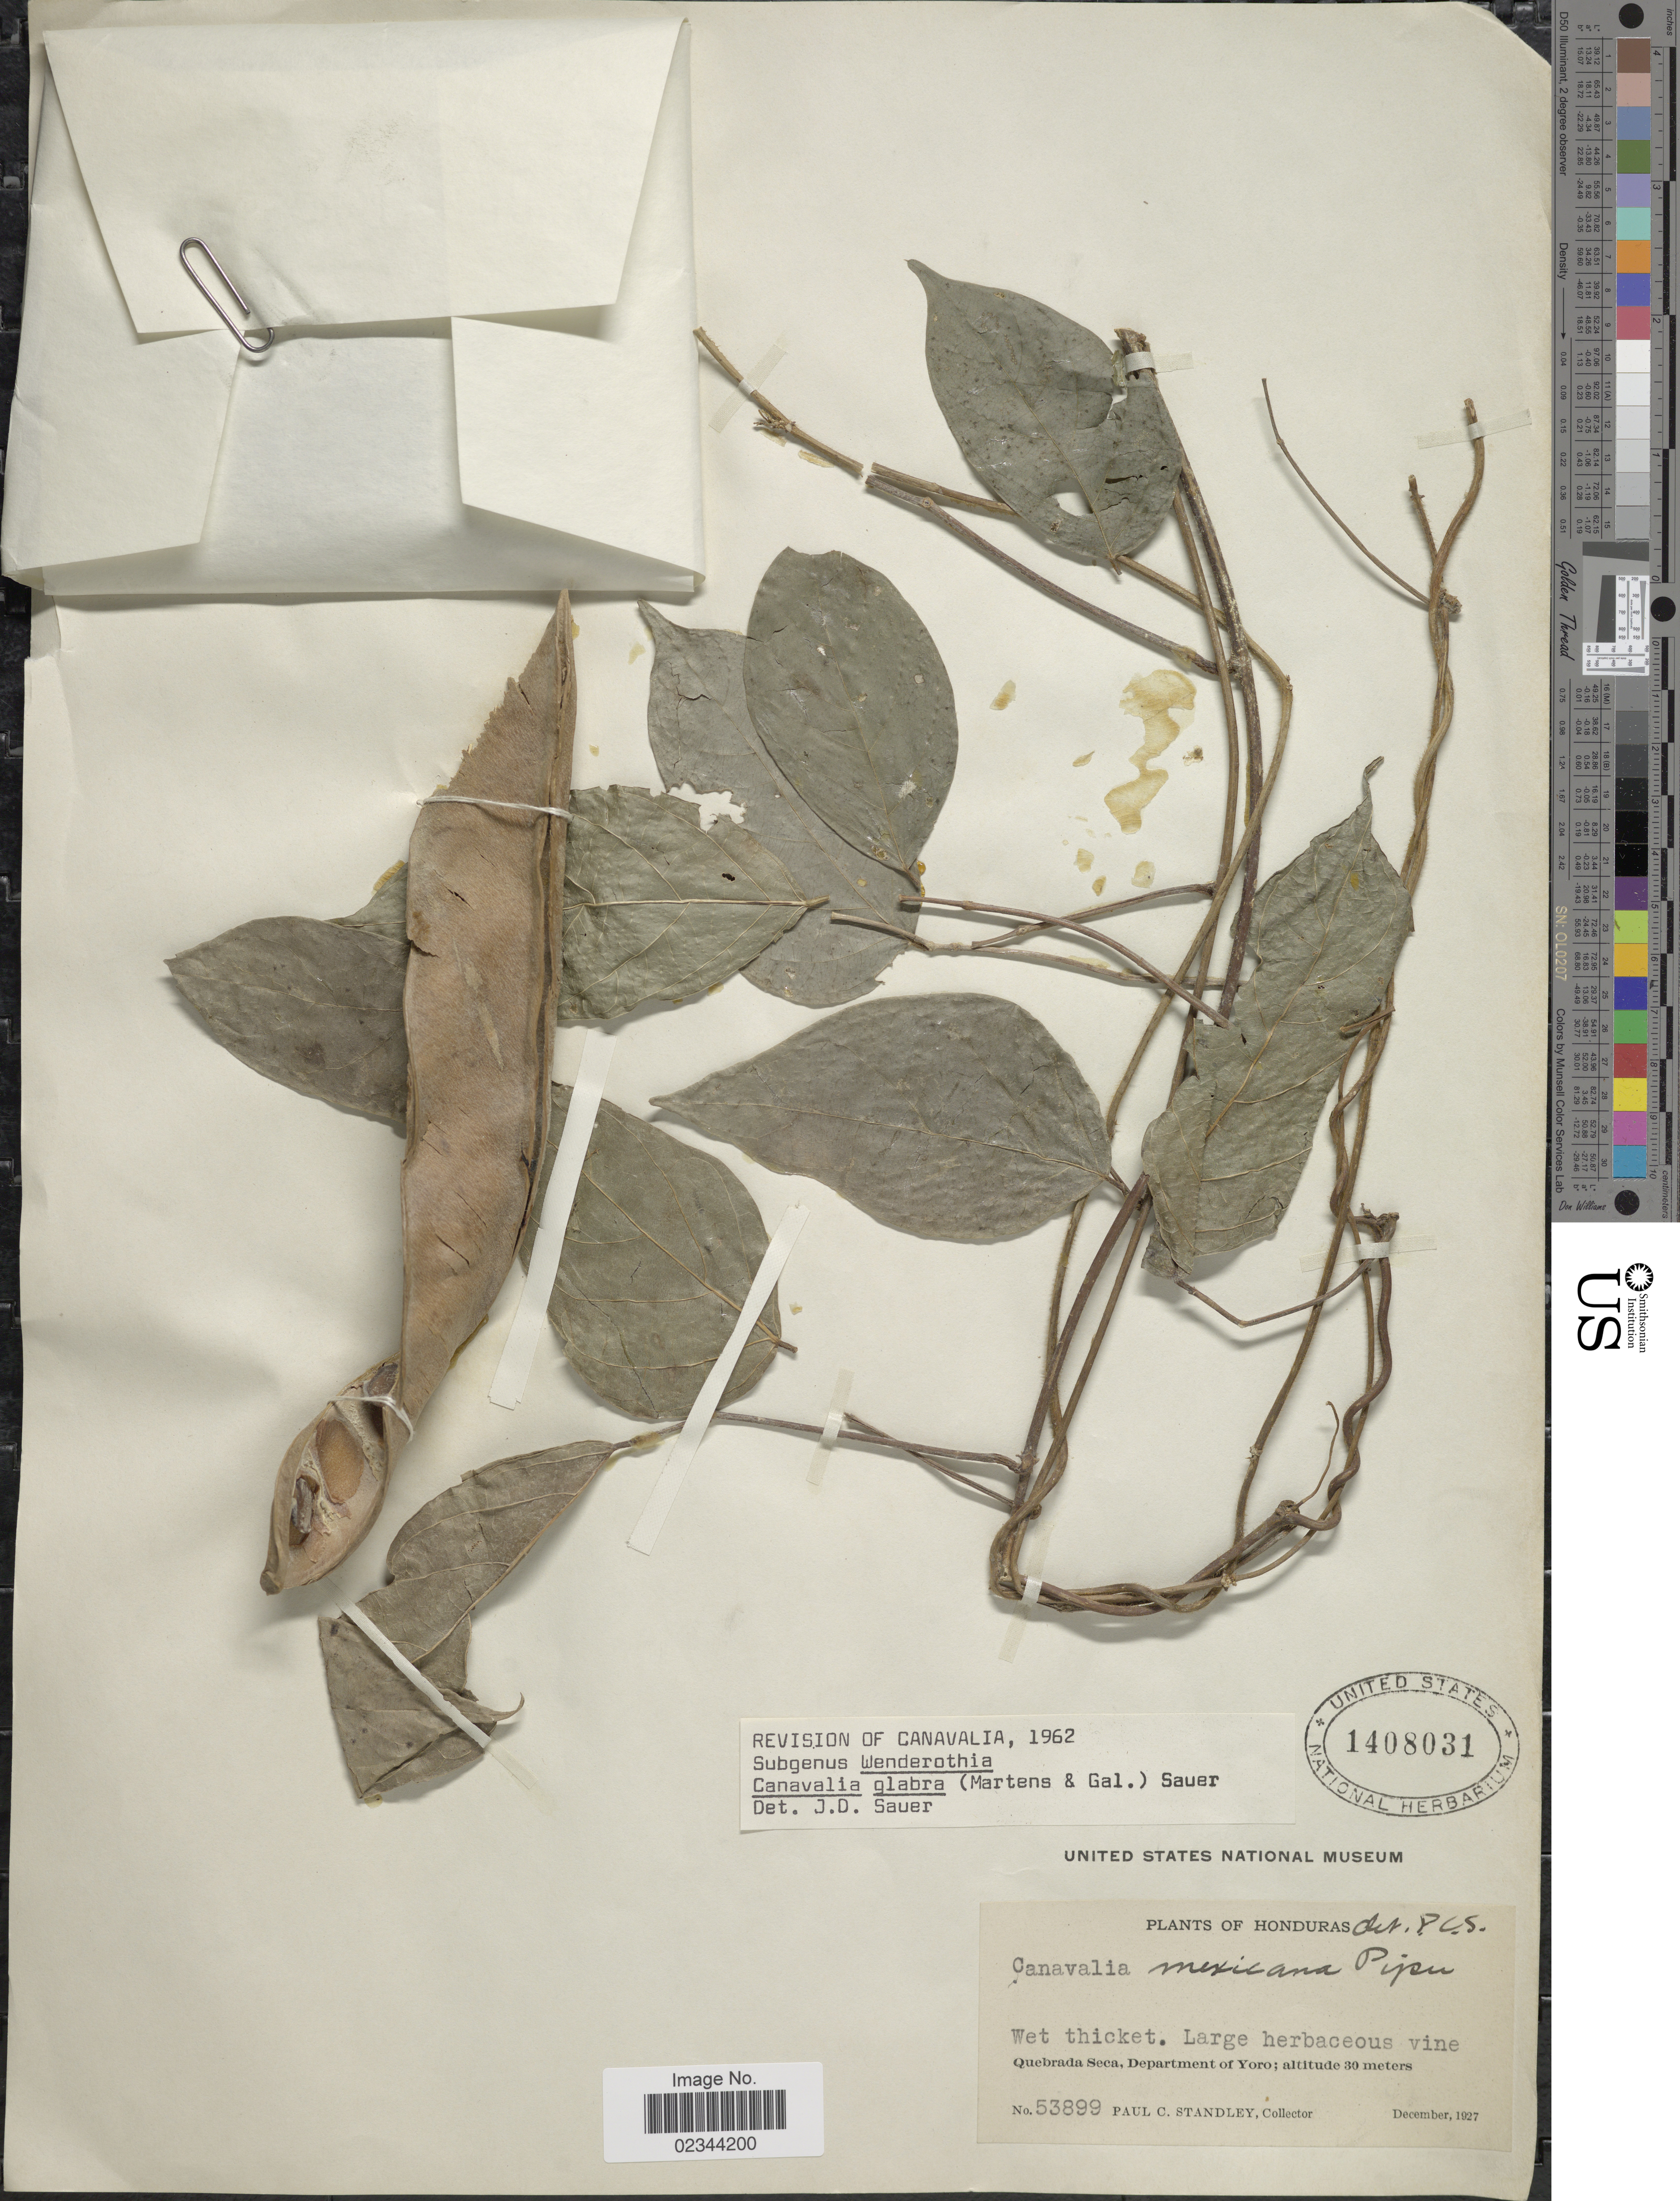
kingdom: Plantae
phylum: Tracheophyta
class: Magnoliopsida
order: Fabales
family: Fabaceae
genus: Canavalia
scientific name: Canavalia glabra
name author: (M. Martens & Galeotti) J.D. Sauer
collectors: P. C. Standley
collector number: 53899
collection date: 1927-12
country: Honduras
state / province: Yoro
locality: Quebrada Seca.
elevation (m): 30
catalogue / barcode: US 1408031